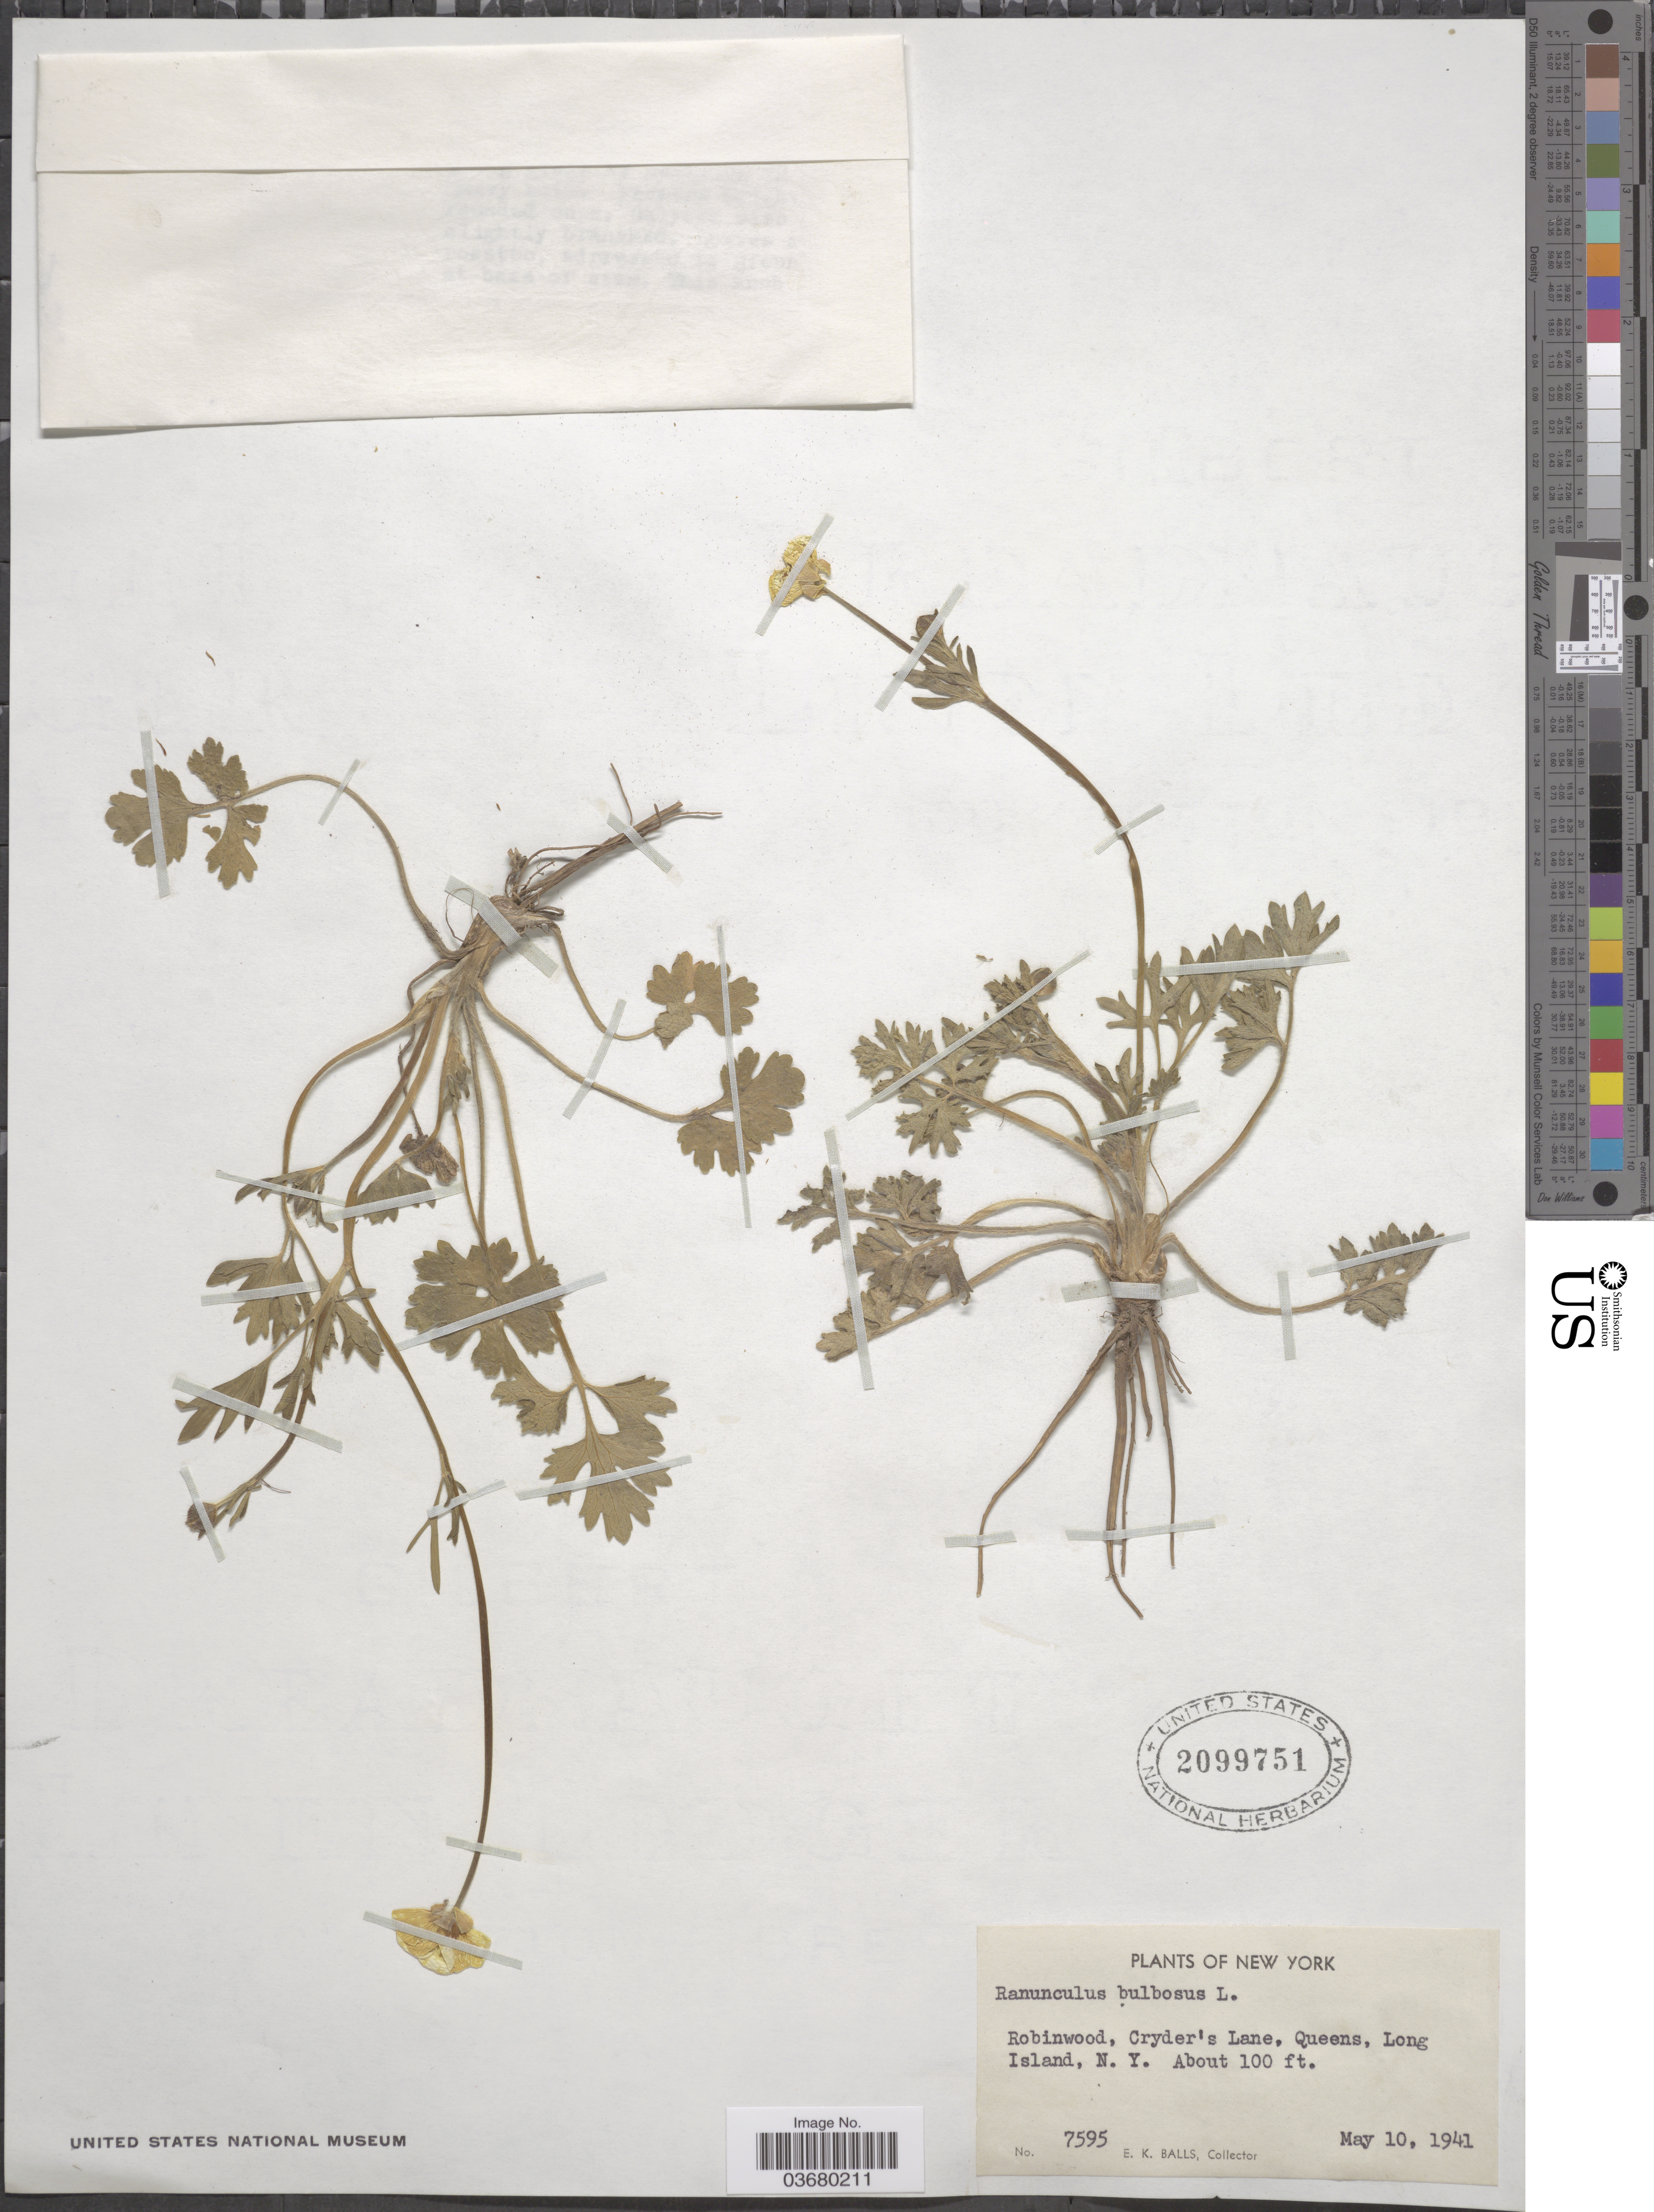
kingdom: Plantae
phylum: Tracheophyta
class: Magnoliopsida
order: Ranunculales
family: Ranunculaceae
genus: Ranunculus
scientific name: Ranunculus bulbosus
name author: L.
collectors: E. K. Balls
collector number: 7595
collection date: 1941-05-10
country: United States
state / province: New York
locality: Robinwood, Cryder's Lane, Queens, Long Island.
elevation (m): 30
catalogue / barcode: US 2099751